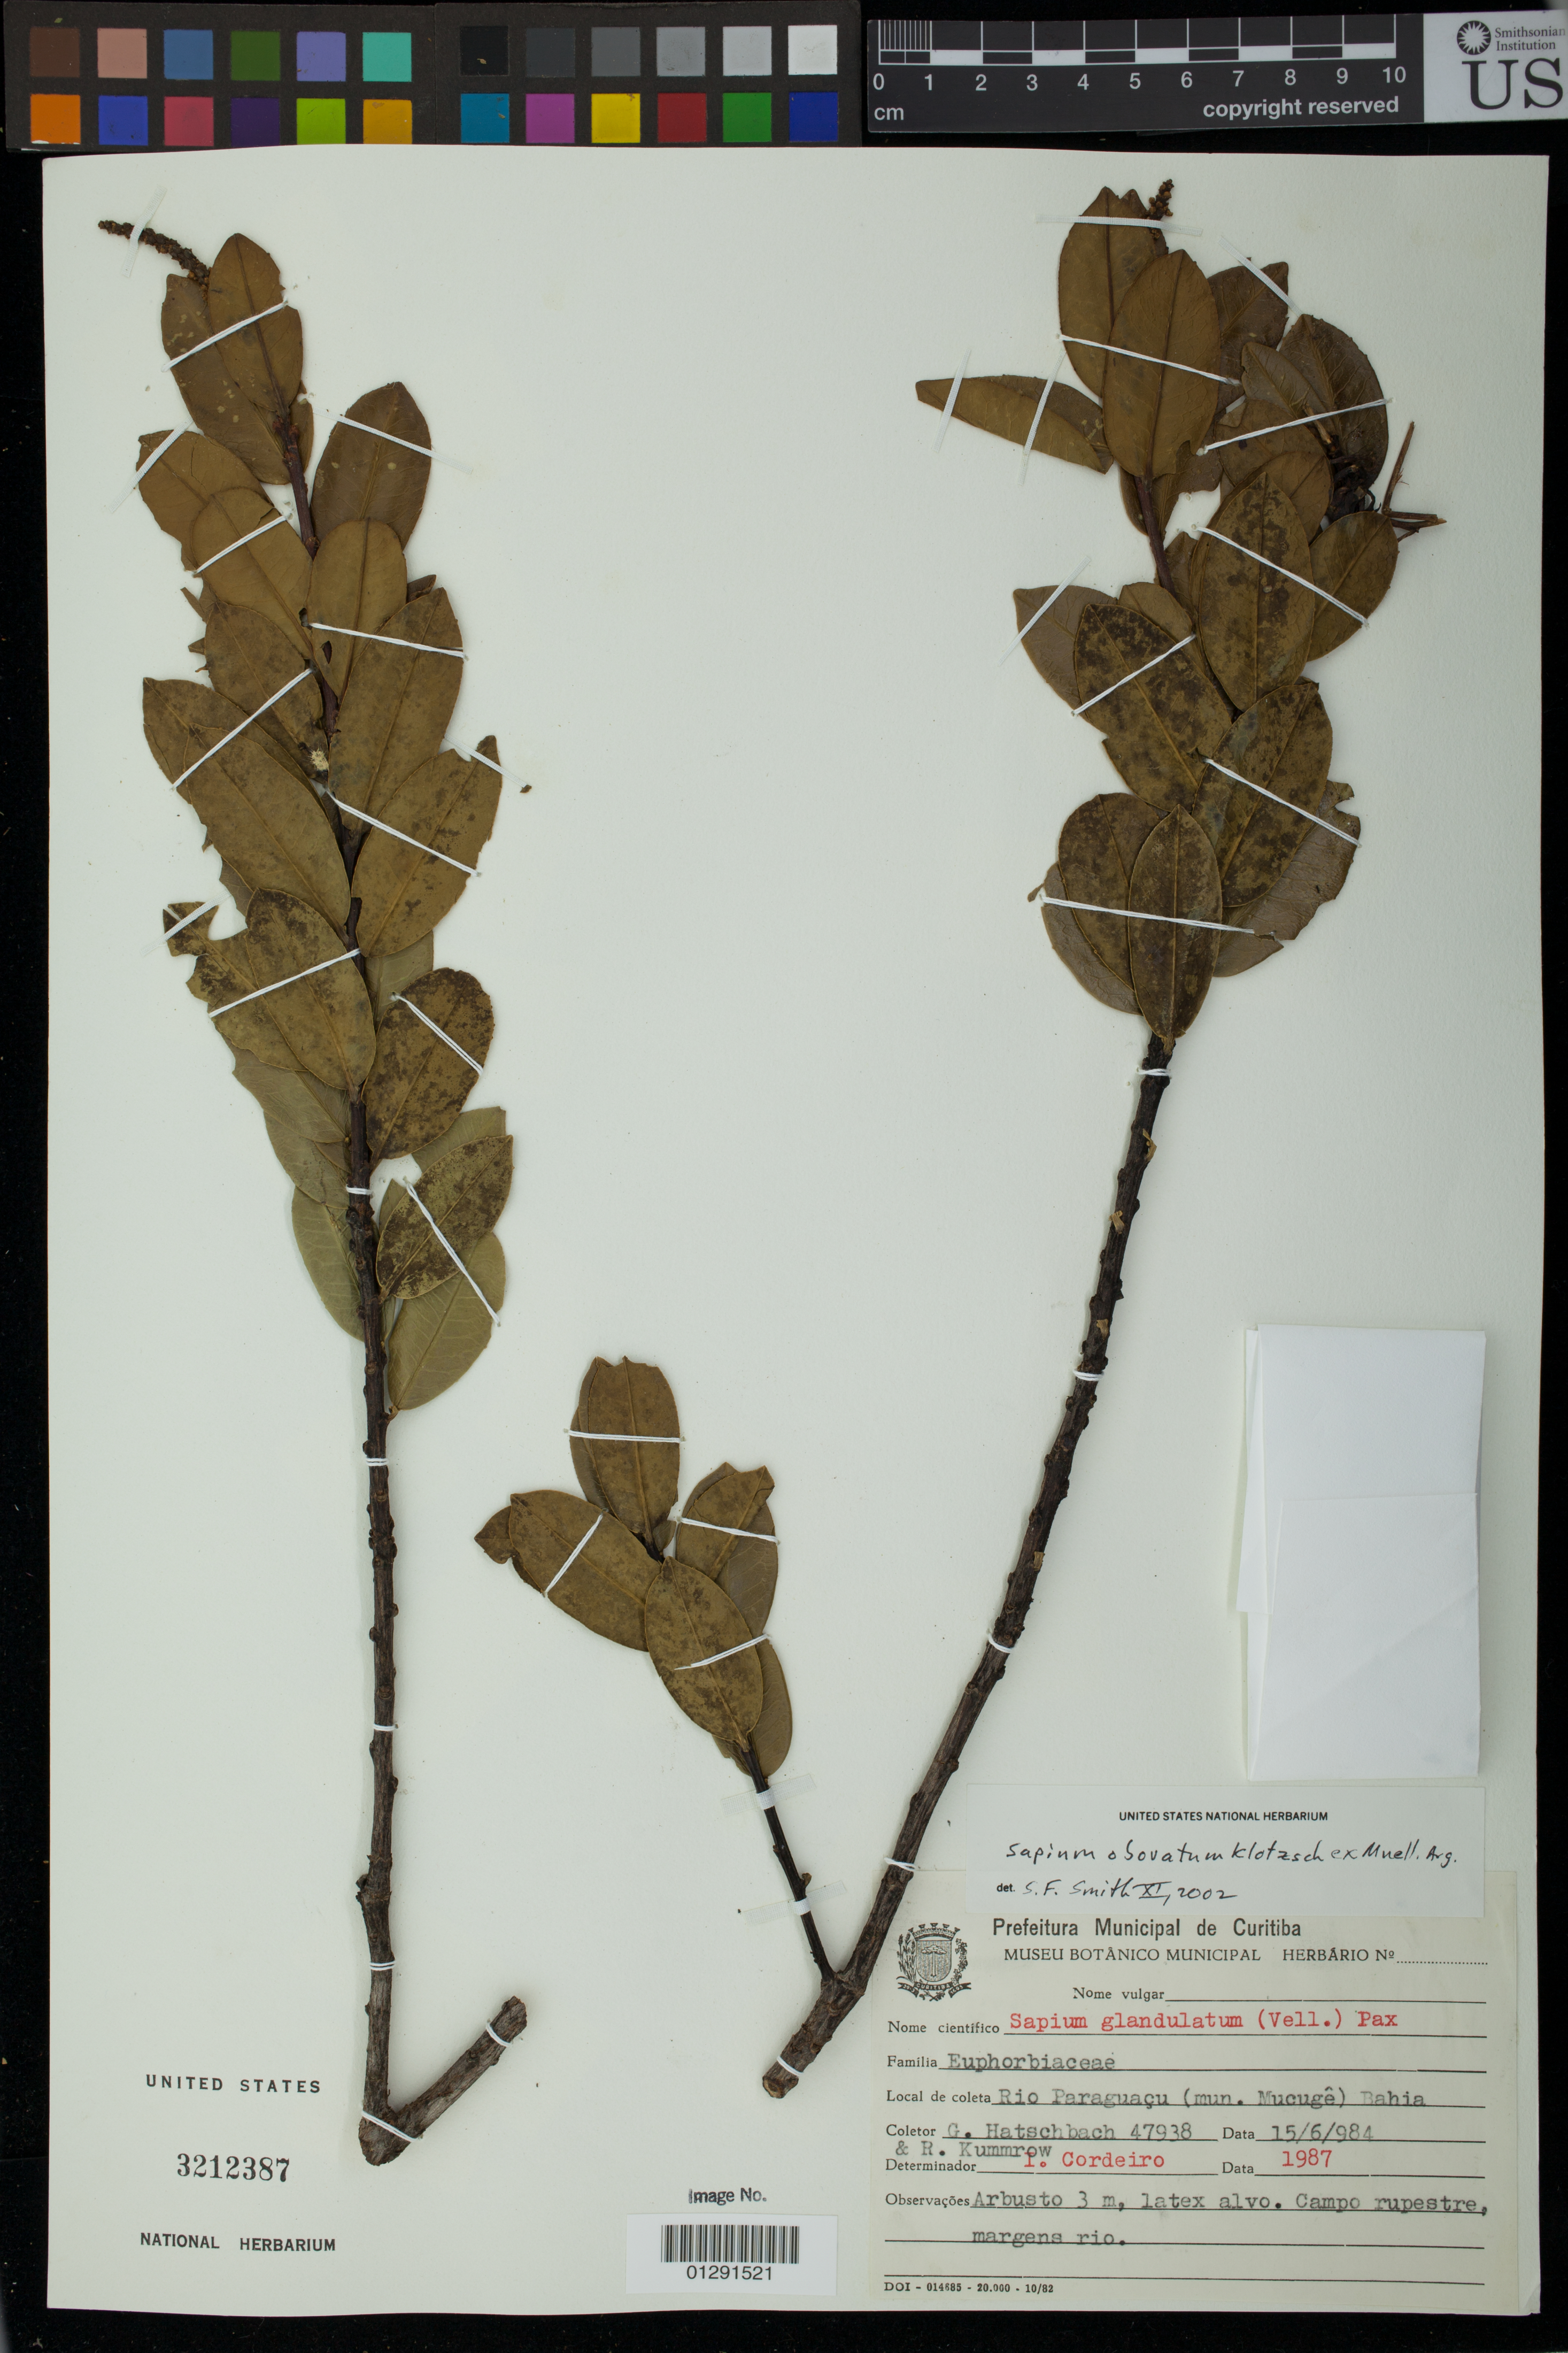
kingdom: Plantae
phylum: Tracheophyta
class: Magnoliopsida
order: Malpighiales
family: Euphorbiaceae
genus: Sapium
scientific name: Sapium obovatum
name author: Klotzsch ex Müll. Arg.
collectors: G. Hatschbach & R. Kummrow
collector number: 47938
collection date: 1984-06-15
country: Brazil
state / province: Bahia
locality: Rio Paraguacu: Muni. Mucage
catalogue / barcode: US 3212387